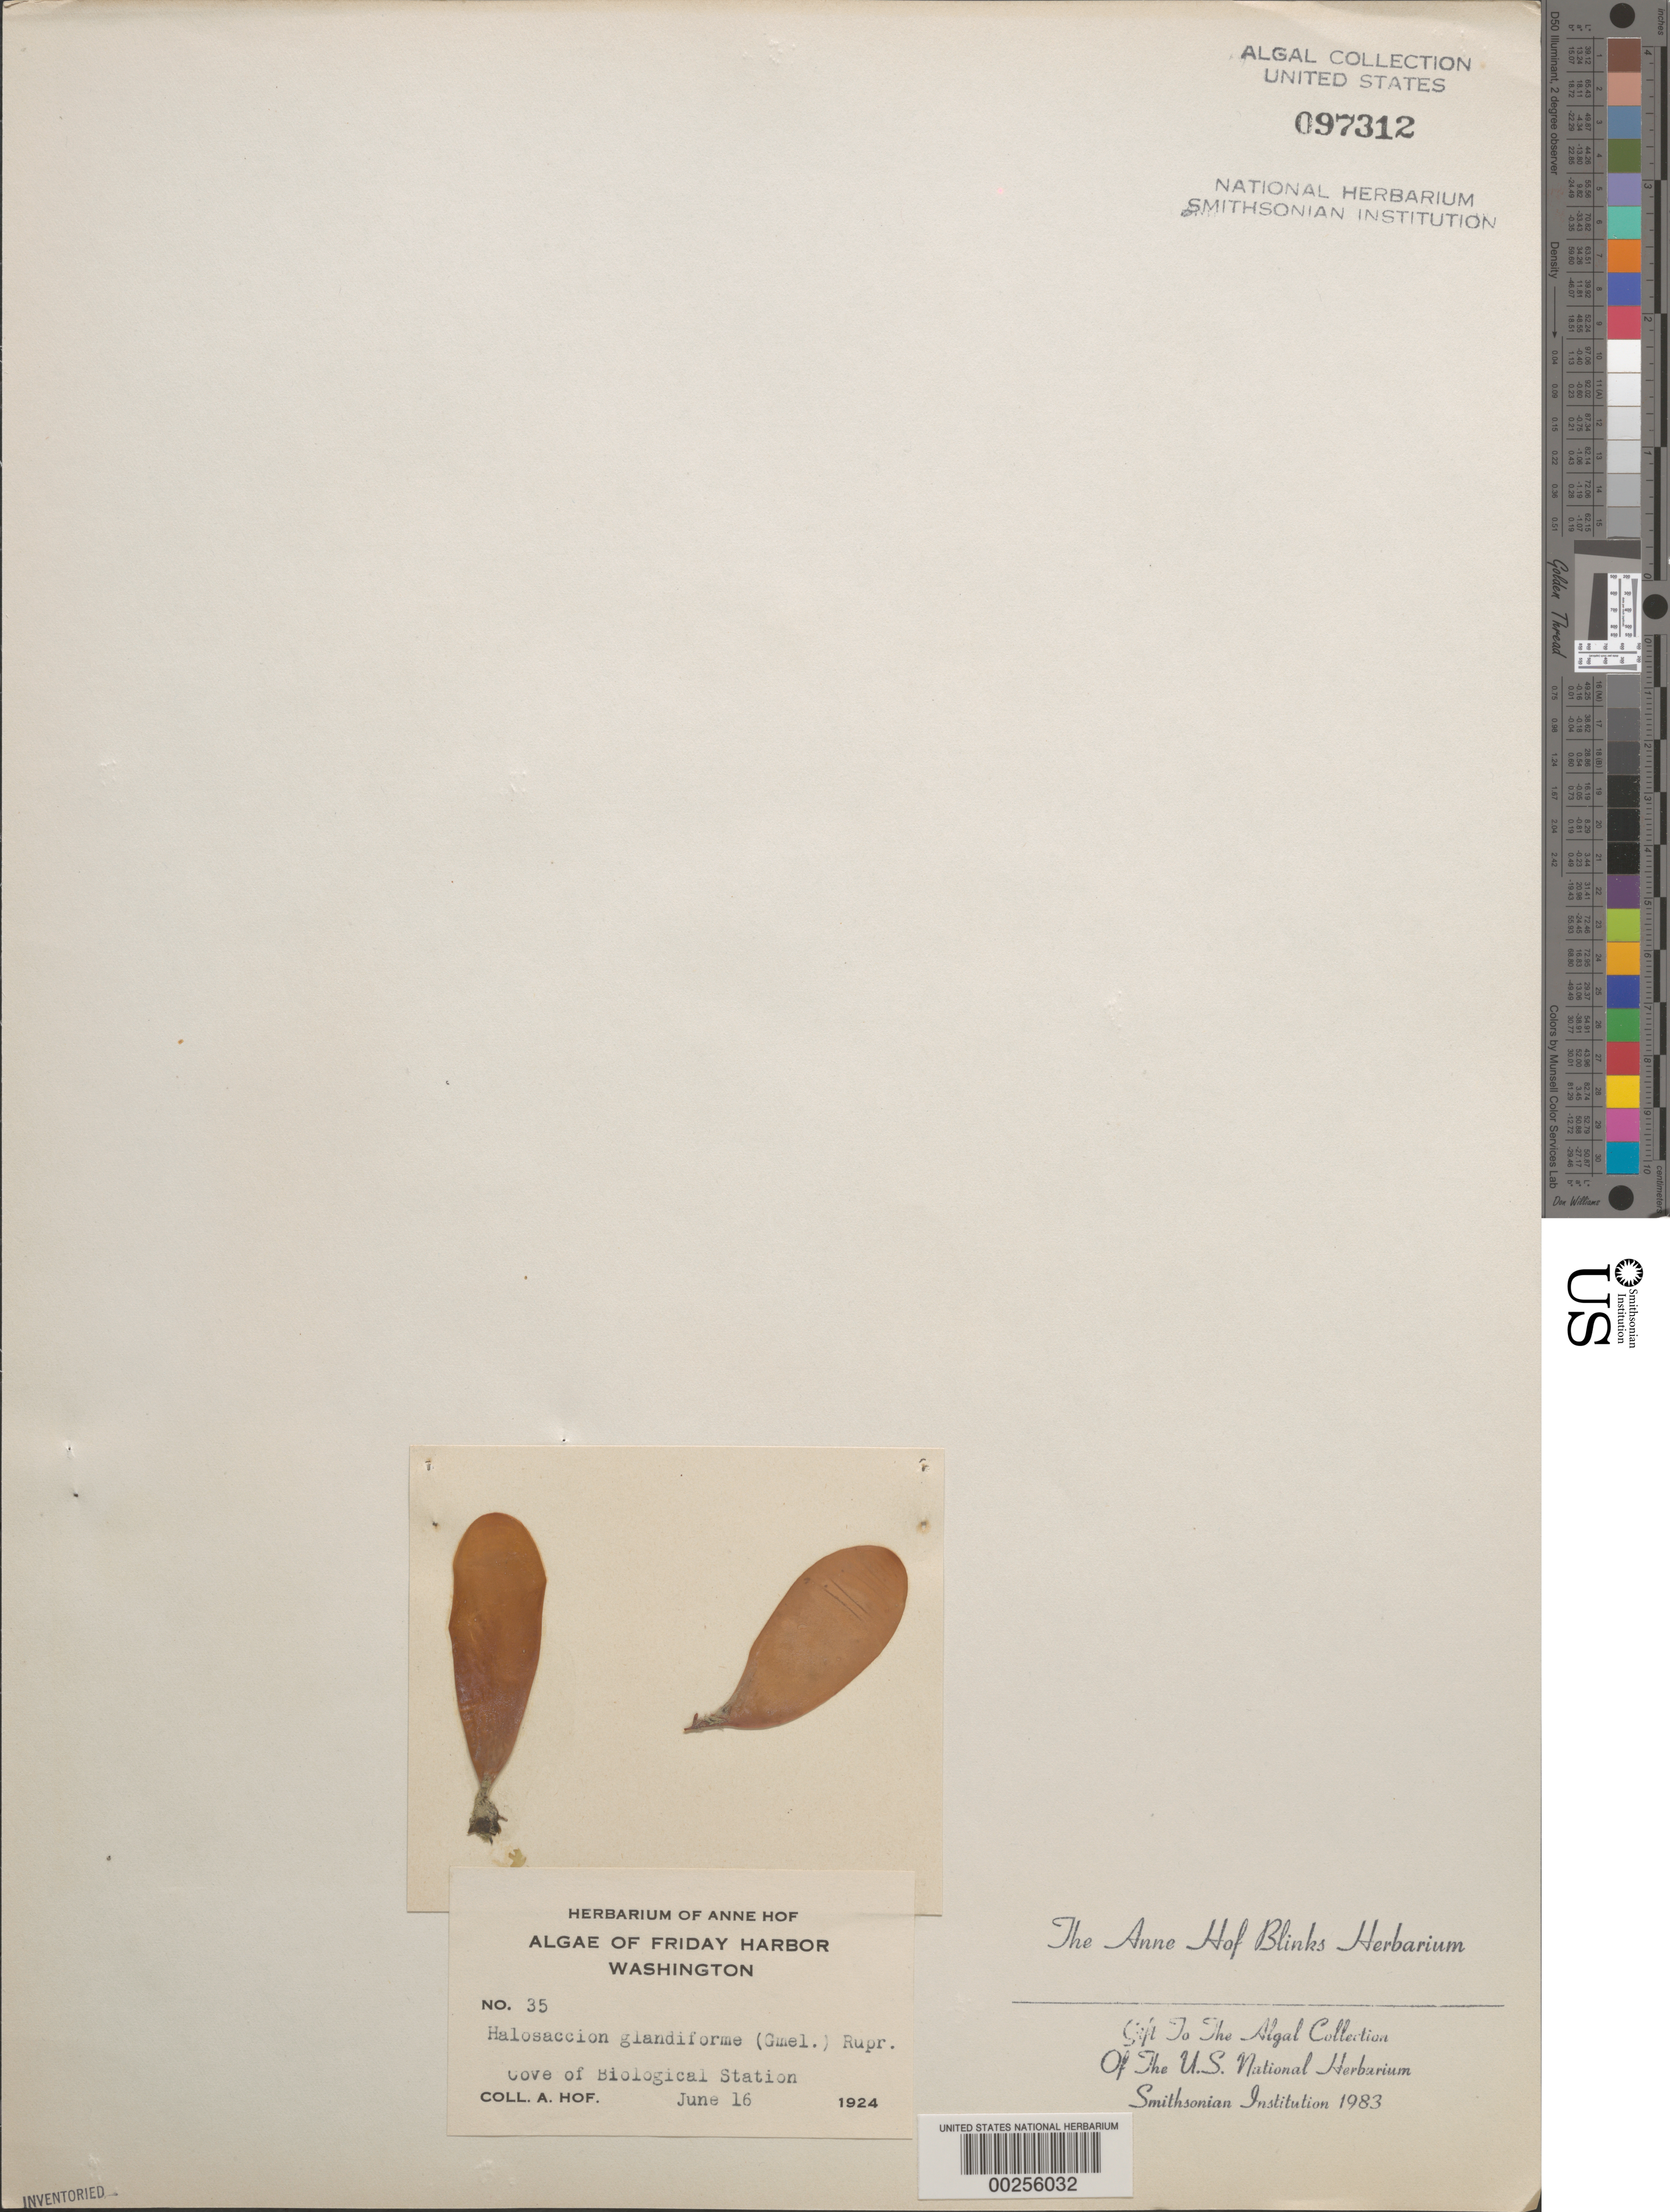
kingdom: Plantae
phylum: Rhodophyta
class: Florideophyceae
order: Palmariales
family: Palmariaceae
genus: Halosaccion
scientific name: Halosaccion glandiforme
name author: (S.G. Gmel.) Rupr.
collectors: A. Blinks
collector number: AHB 35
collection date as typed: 16 Jun 1924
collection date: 1924-06-16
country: United States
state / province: Washington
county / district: San Juan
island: San Juan Island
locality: Friday Harbor, Biological Station Cove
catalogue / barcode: US 97312